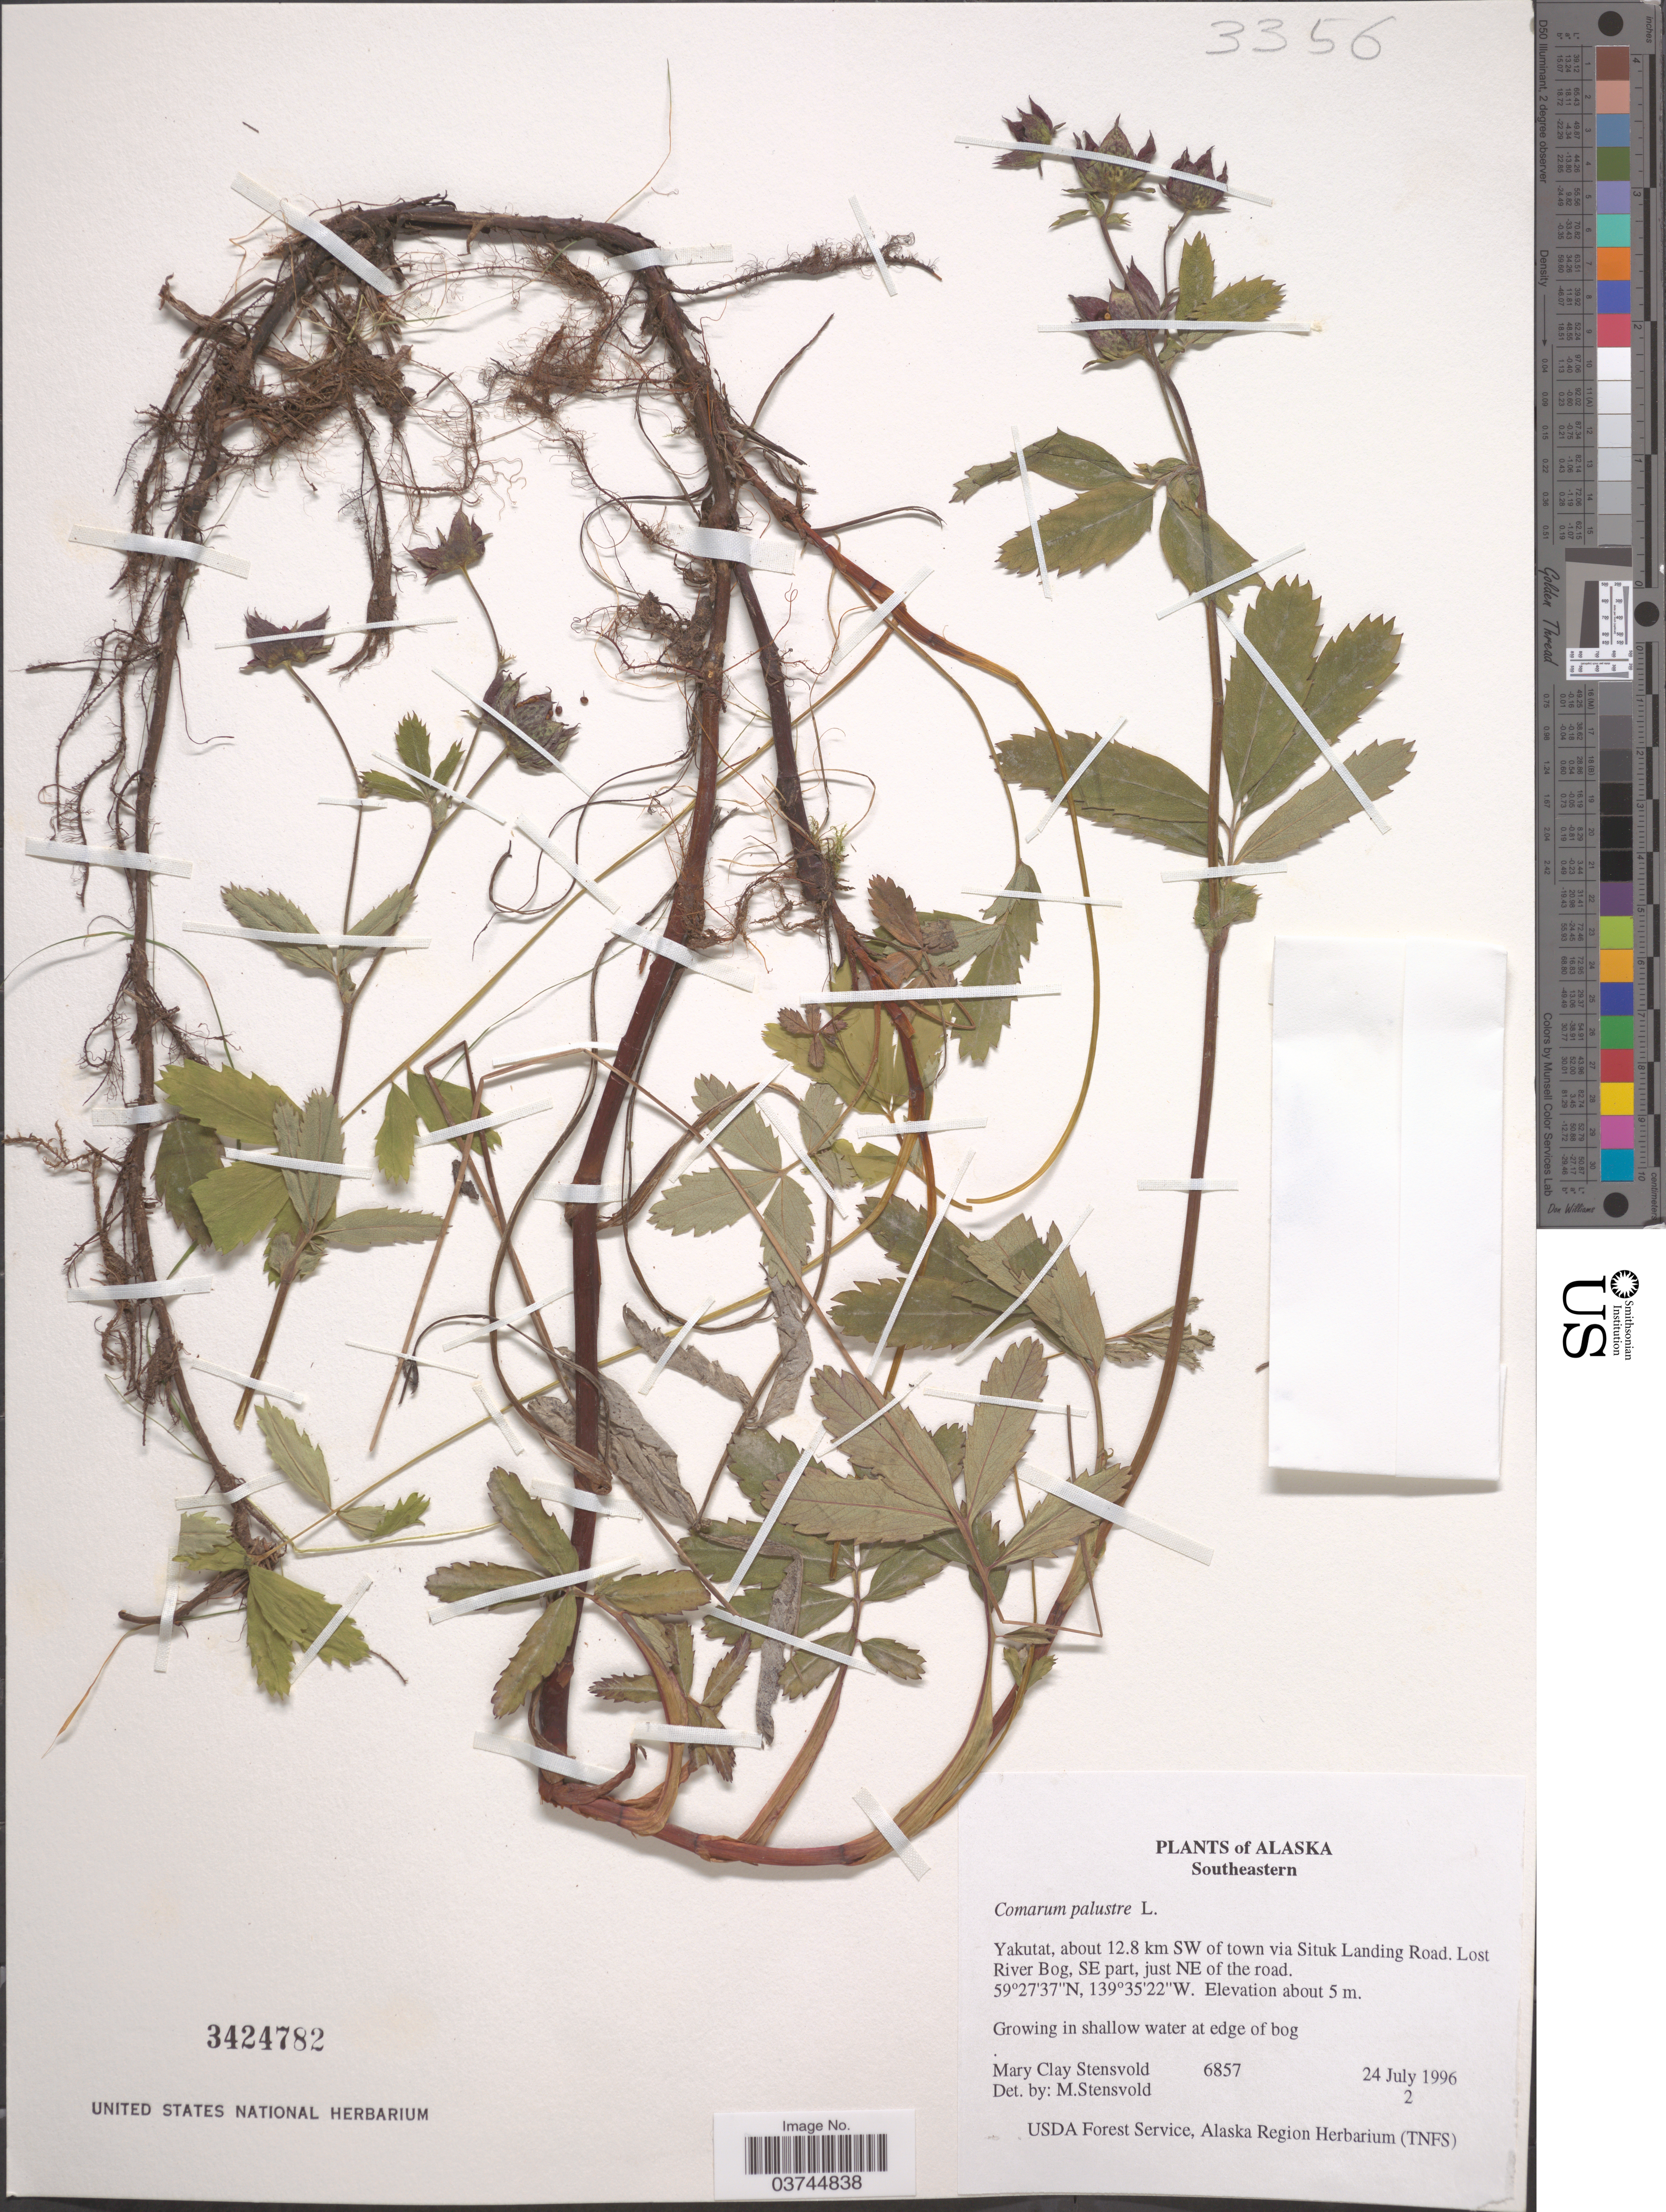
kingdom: Plantae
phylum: Tracheophyta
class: Magnoliopsida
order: Rosales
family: Rosaceae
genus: Comarum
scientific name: Comarum palustre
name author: L.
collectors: M. Stensvold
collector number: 6857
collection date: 1996-07-24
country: United States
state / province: Alaska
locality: Southeastern. Yakutat, about 12.8 km SW of town via Situk Landing Road. Lost River Bog, SE part, just NE of the road.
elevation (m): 5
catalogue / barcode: US 3424782